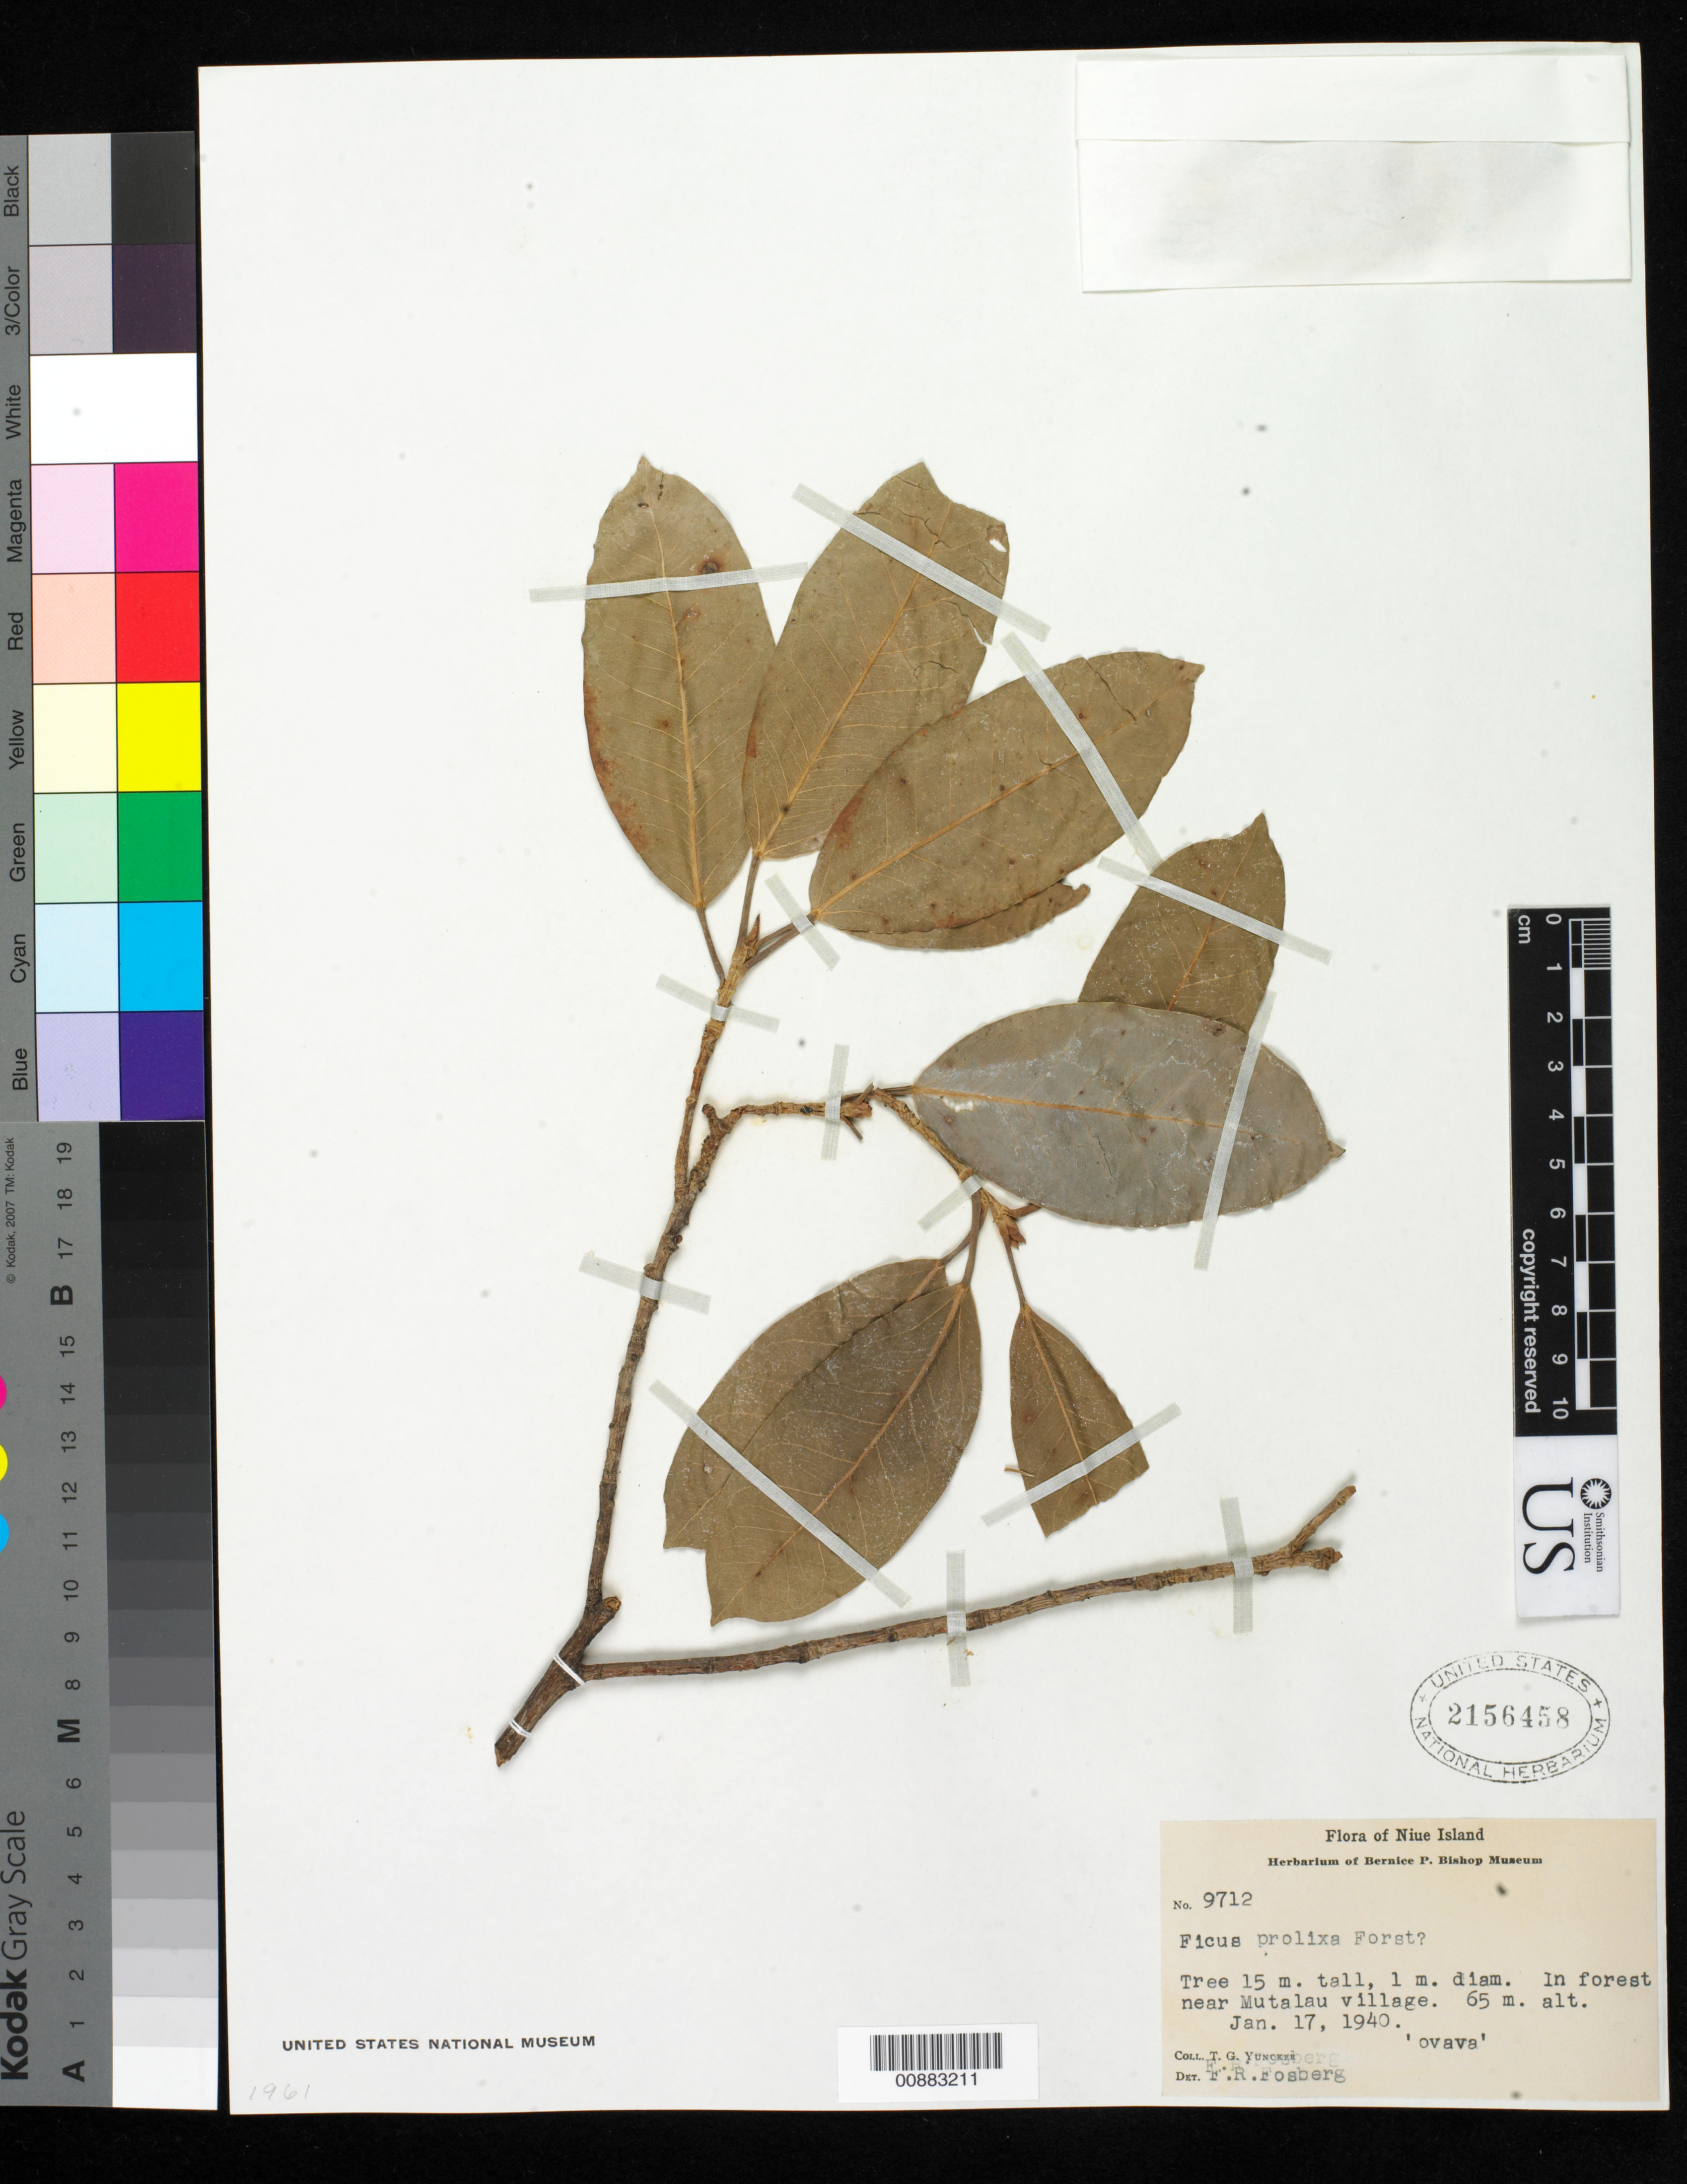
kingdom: Plantae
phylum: Tracheophyta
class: Magnoliopsida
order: Rosales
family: Moraceae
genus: Ficus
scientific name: Ficus prolixa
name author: G. Forst.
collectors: T. G. Yuncker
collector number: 9712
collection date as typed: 17 Jan 1940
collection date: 1940-01-17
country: Niue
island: Niue I.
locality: near Mutalau village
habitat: Forest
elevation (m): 65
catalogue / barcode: US 2156458